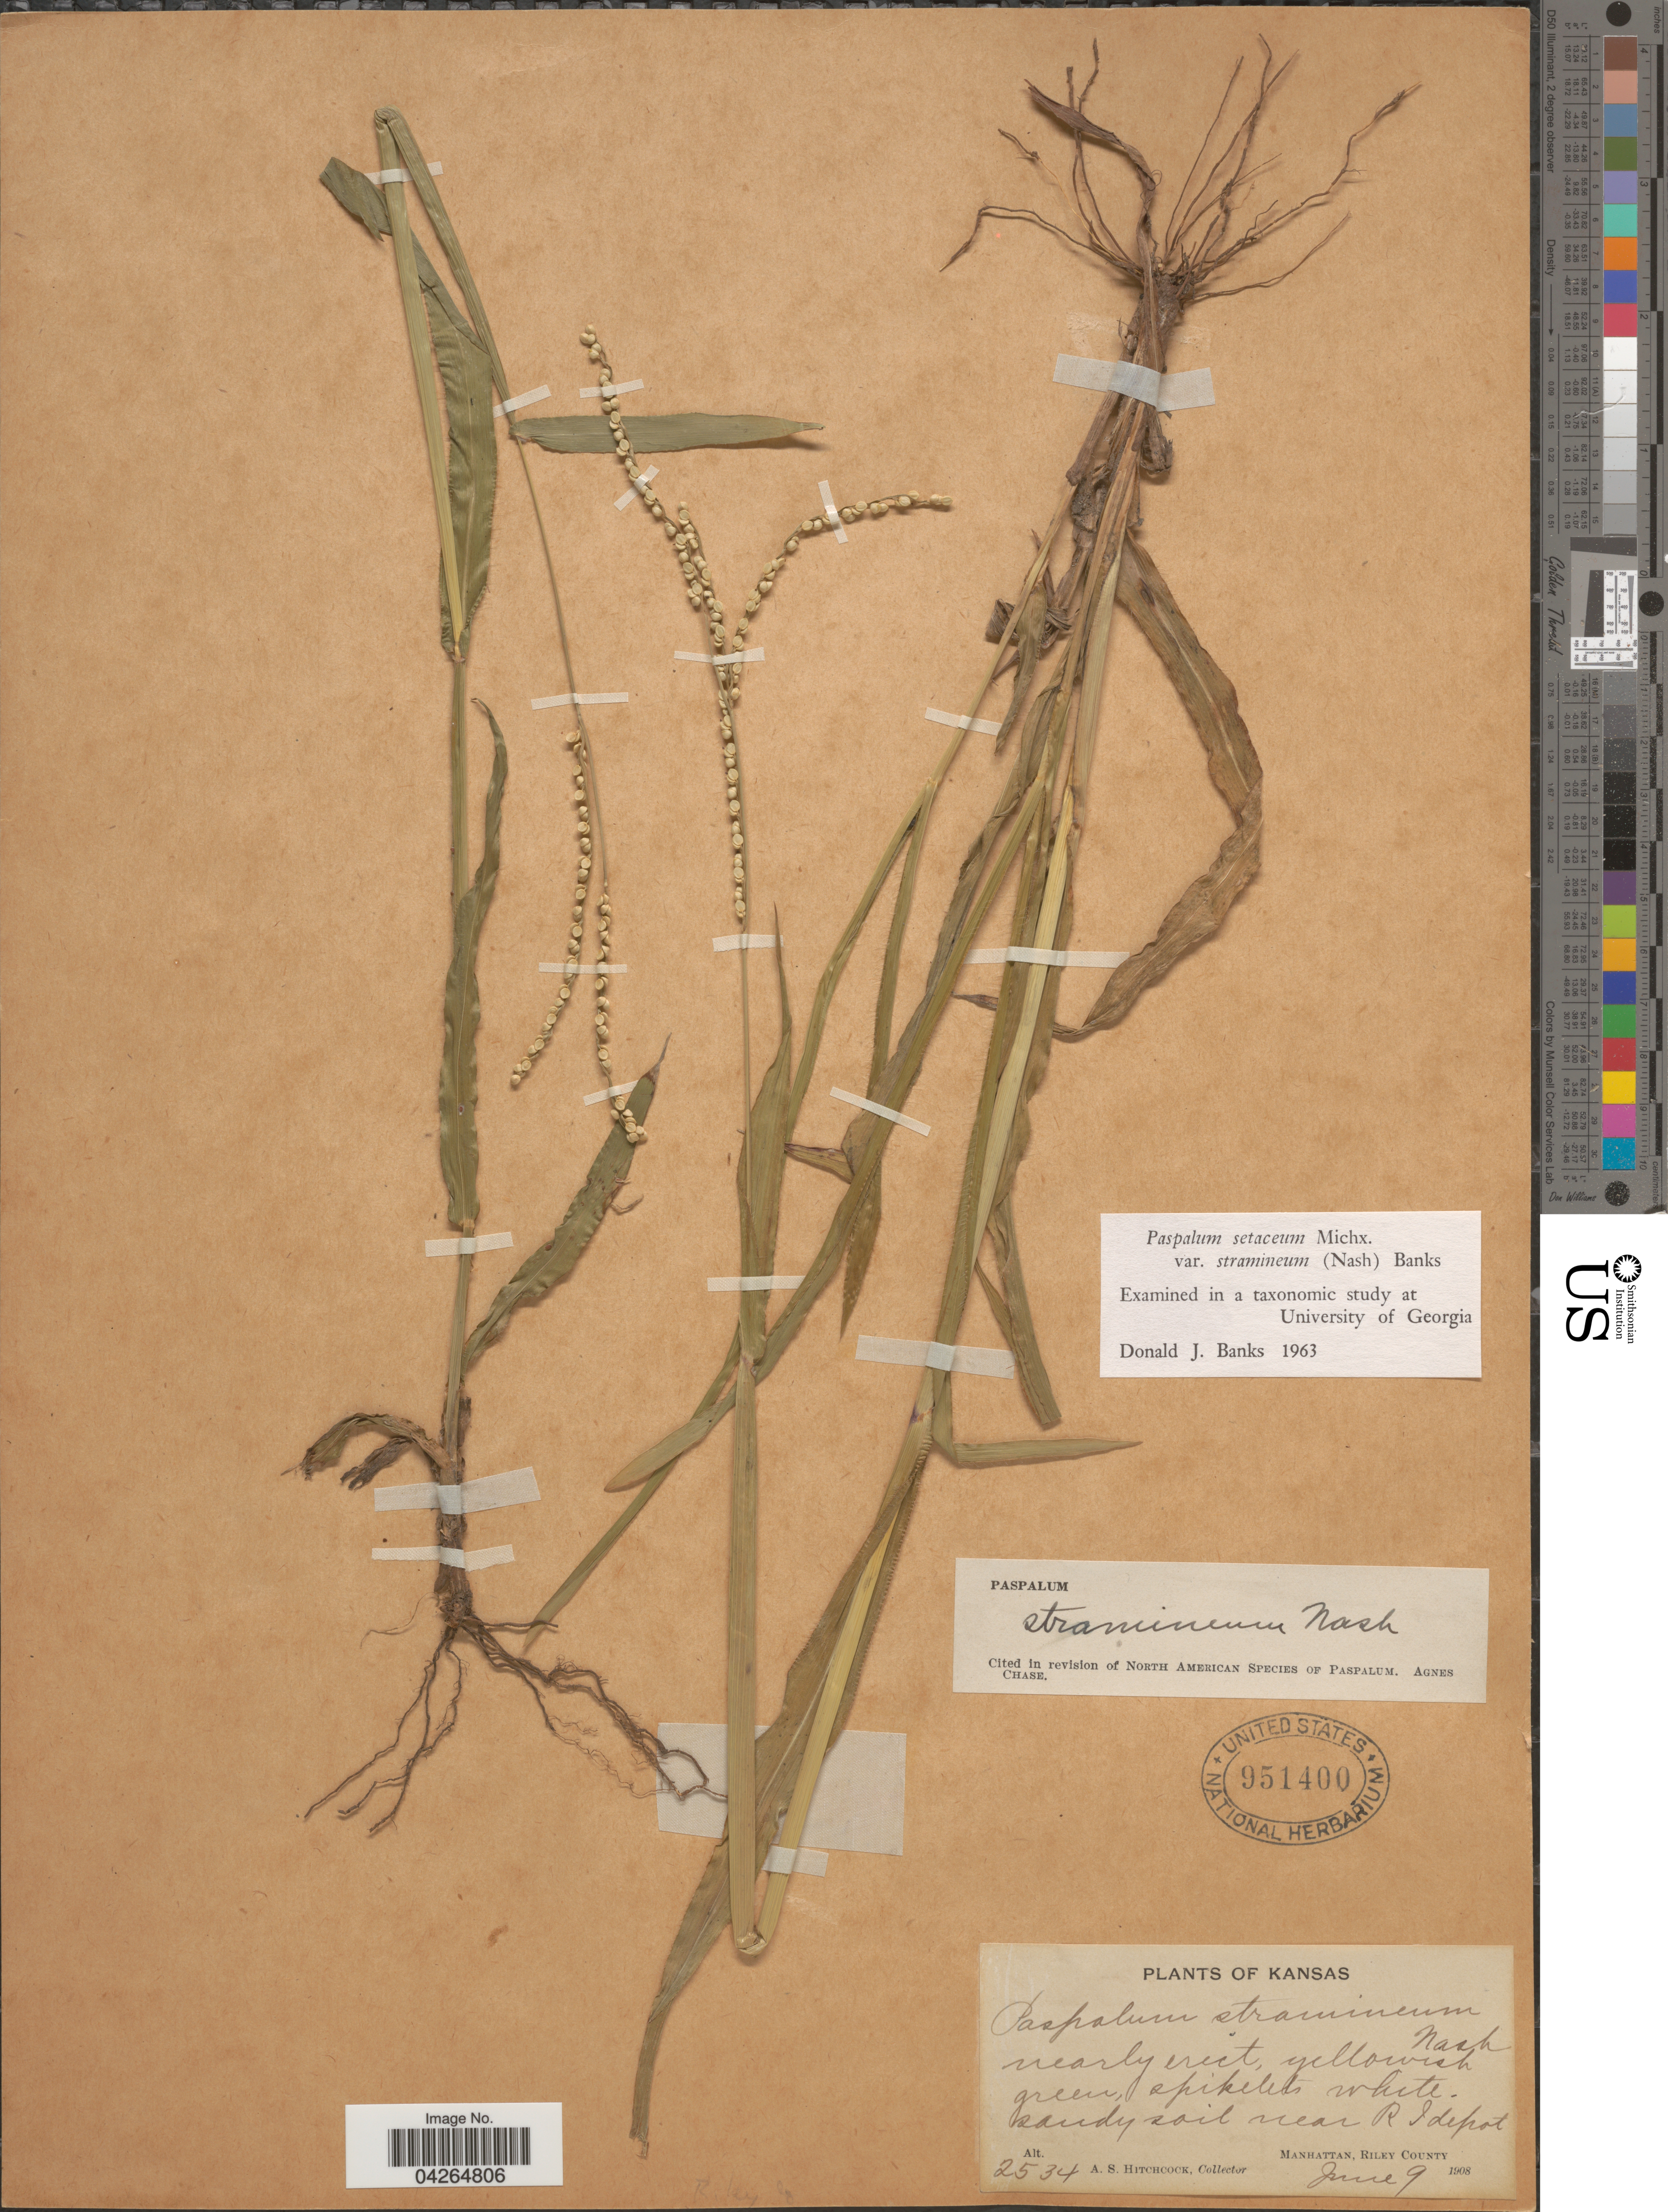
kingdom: Plantae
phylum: Tracheophyta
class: Liliopsida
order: Poales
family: Poaceae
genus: Paspalum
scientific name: Paspalum setaceum var. stramineum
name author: (Nash) D.J. Banks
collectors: A. S. Hitchcock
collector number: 2534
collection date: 1908-06-09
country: United States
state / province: Kansas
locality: Sandy soil near RI depot. Manhattan, Riley County.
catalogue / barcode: US 951400